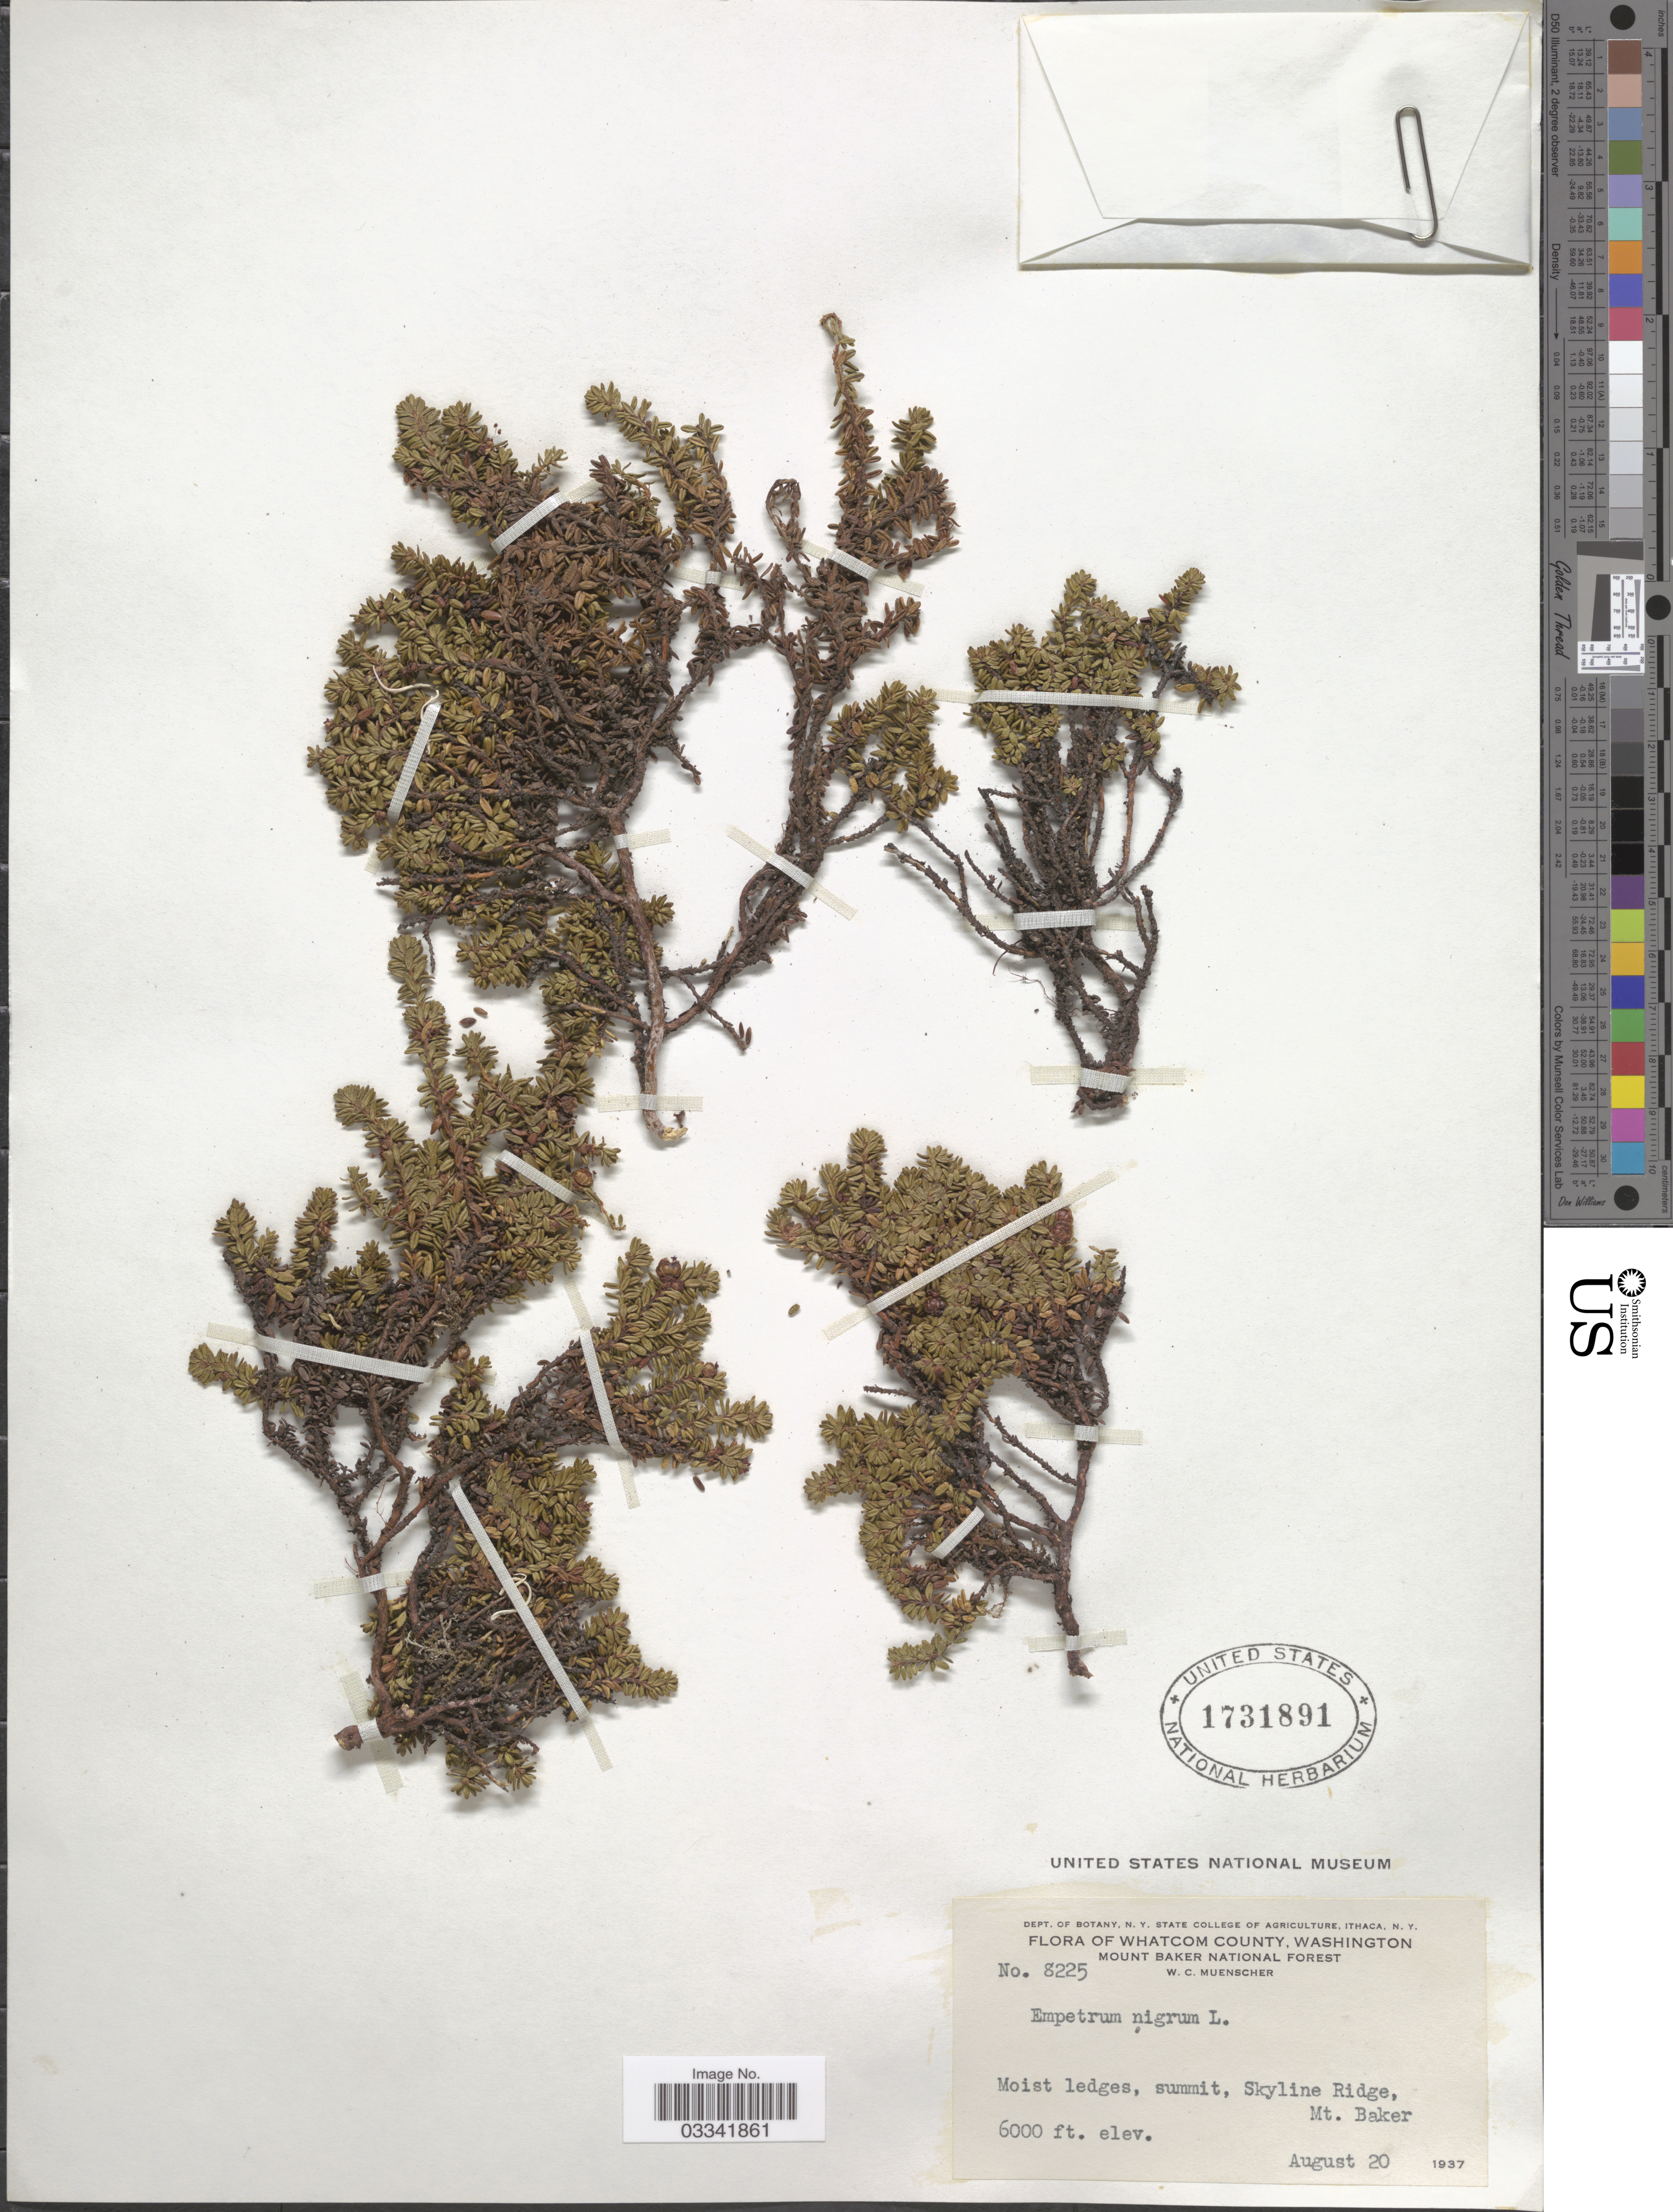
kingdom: Plantae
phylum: Tracheophyta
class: Magnoliopsida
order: Ericales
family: Ericaceae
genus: Empetrum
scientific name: Empetrum nigrum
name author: L.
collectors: W. Muencher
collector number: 8225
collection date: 1937-08-20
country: United States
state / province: Washington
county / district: Whatcom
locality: Whatcom County, Mount Baker National Forest, Skyline Ridge, Mt. Baker.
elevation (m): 1829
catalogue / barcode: US 1731891